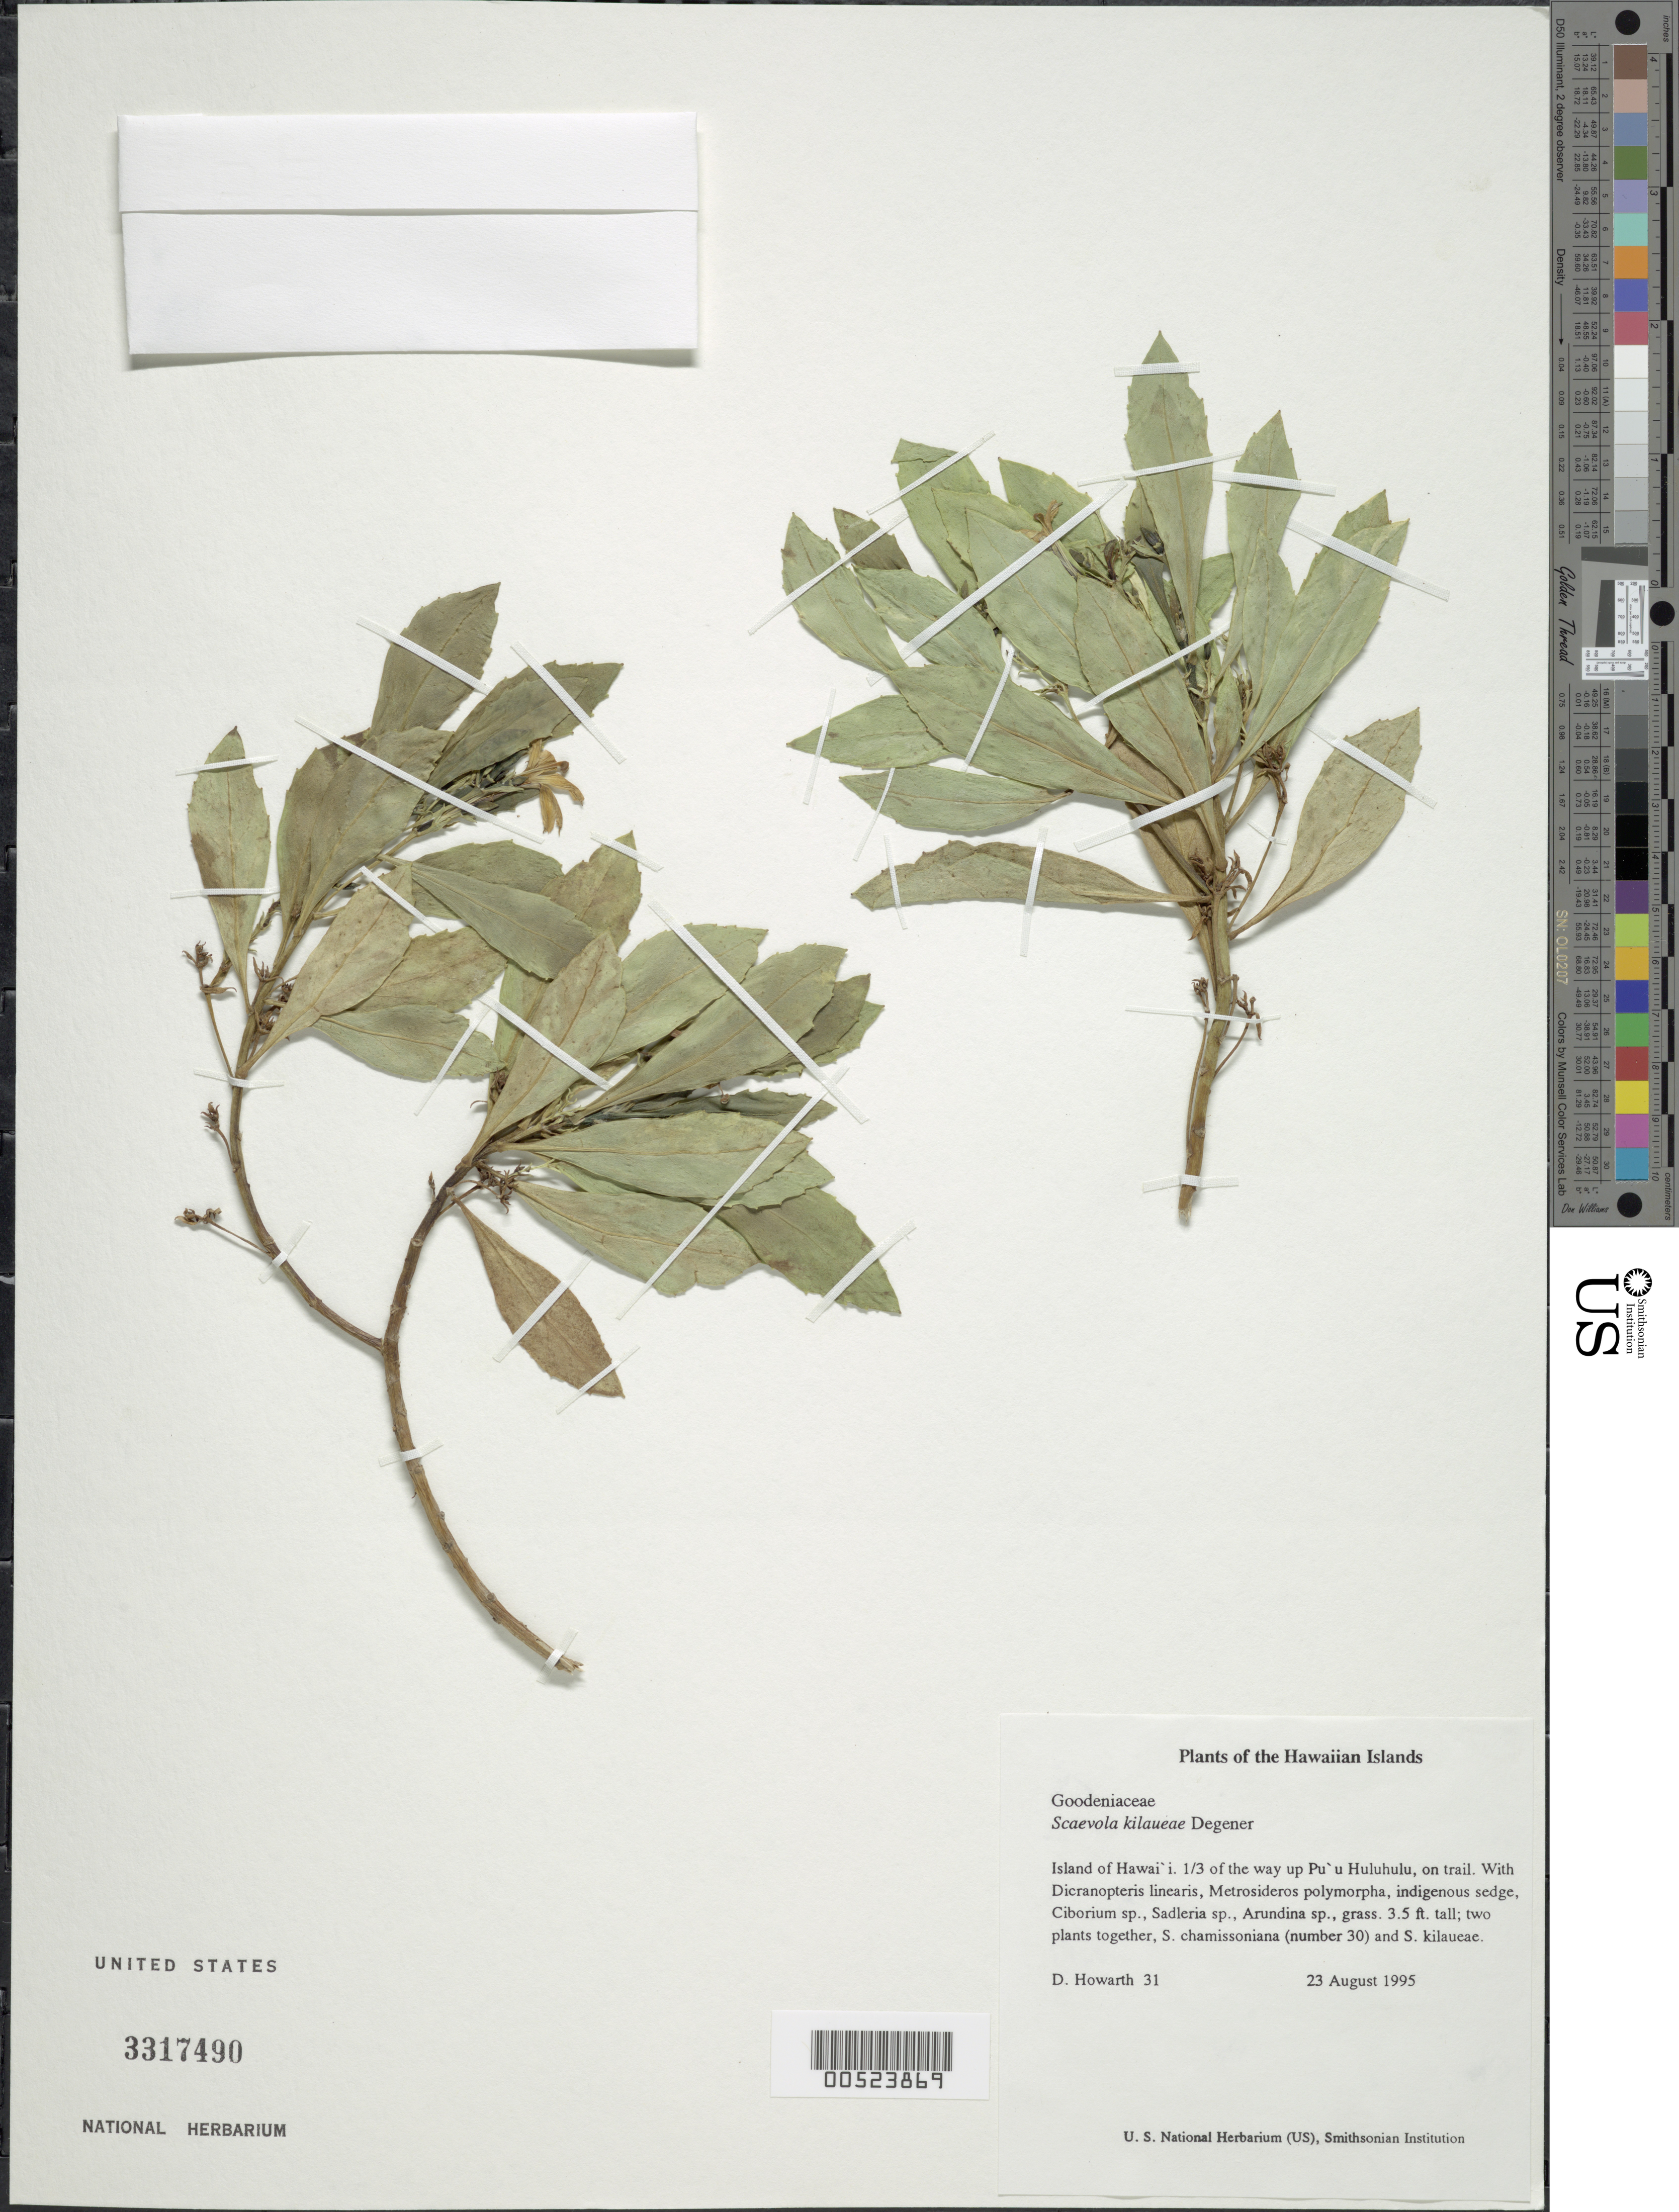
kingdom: Plantae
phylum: Tracheophyta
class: Magnoliopsida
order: Asterales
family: Goodeniaceae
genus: Scaevola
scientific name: Scaevola kilaueae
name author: O. Deg.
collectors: D. Howarth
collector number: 31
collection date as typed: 23 Aug 1995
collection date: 1995-08-23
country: United States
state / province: Hawaii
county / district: Hawaii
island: Hawaii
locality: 0.333 of the way up Pu'u Huluhulu, on trail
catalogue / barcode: US 3317490